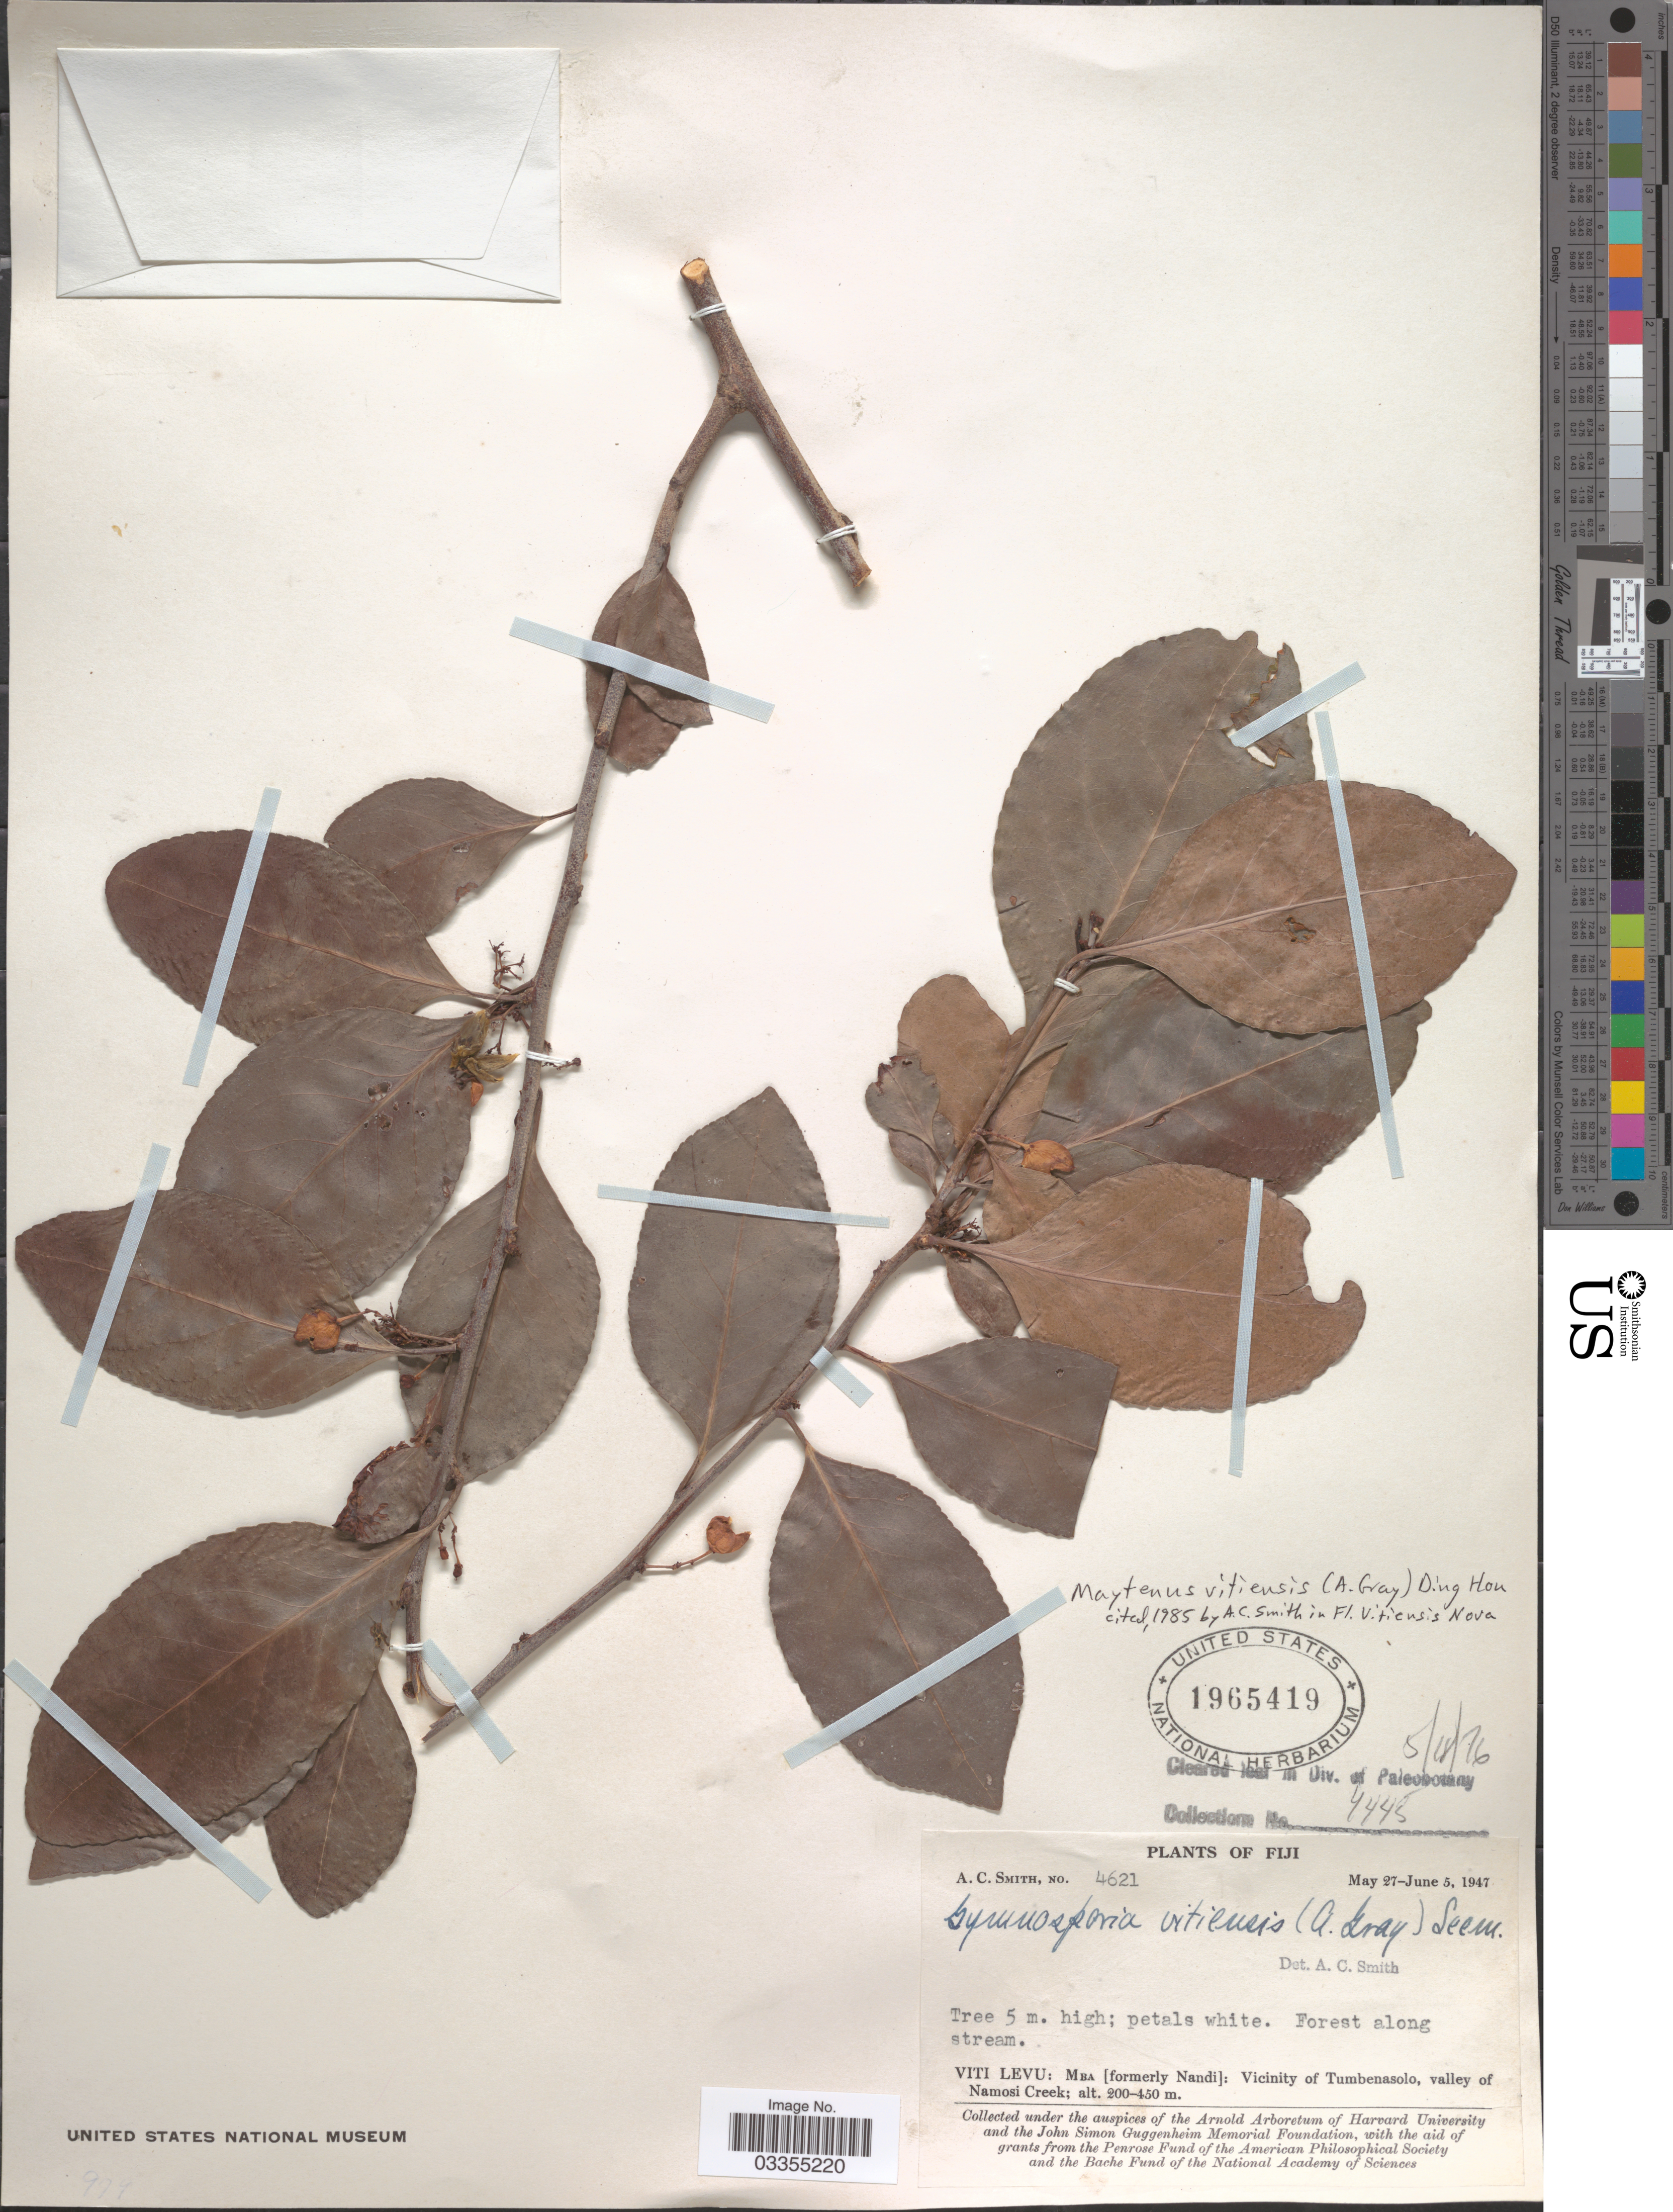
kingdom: Plantae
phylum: Tracheophyta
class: Magnoliopsida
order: Celastrales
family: Celastraceae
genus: Gymnosporia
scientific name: Gymnosporia vitiensis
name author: Seem.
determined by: Wagner, W. L., (BOT), Smithsonian Institution - National Museum of Natural History (UNITED STATES)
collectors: A. C. Smith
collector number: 4621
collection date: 1947-05-27/1947-06-05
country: Fiji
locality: Viti Levu: Mba [formerly Nandi]: Vicinity of Tumbenasolo, valley of Namosi Creek.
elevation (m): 200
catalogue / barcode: US 1965419